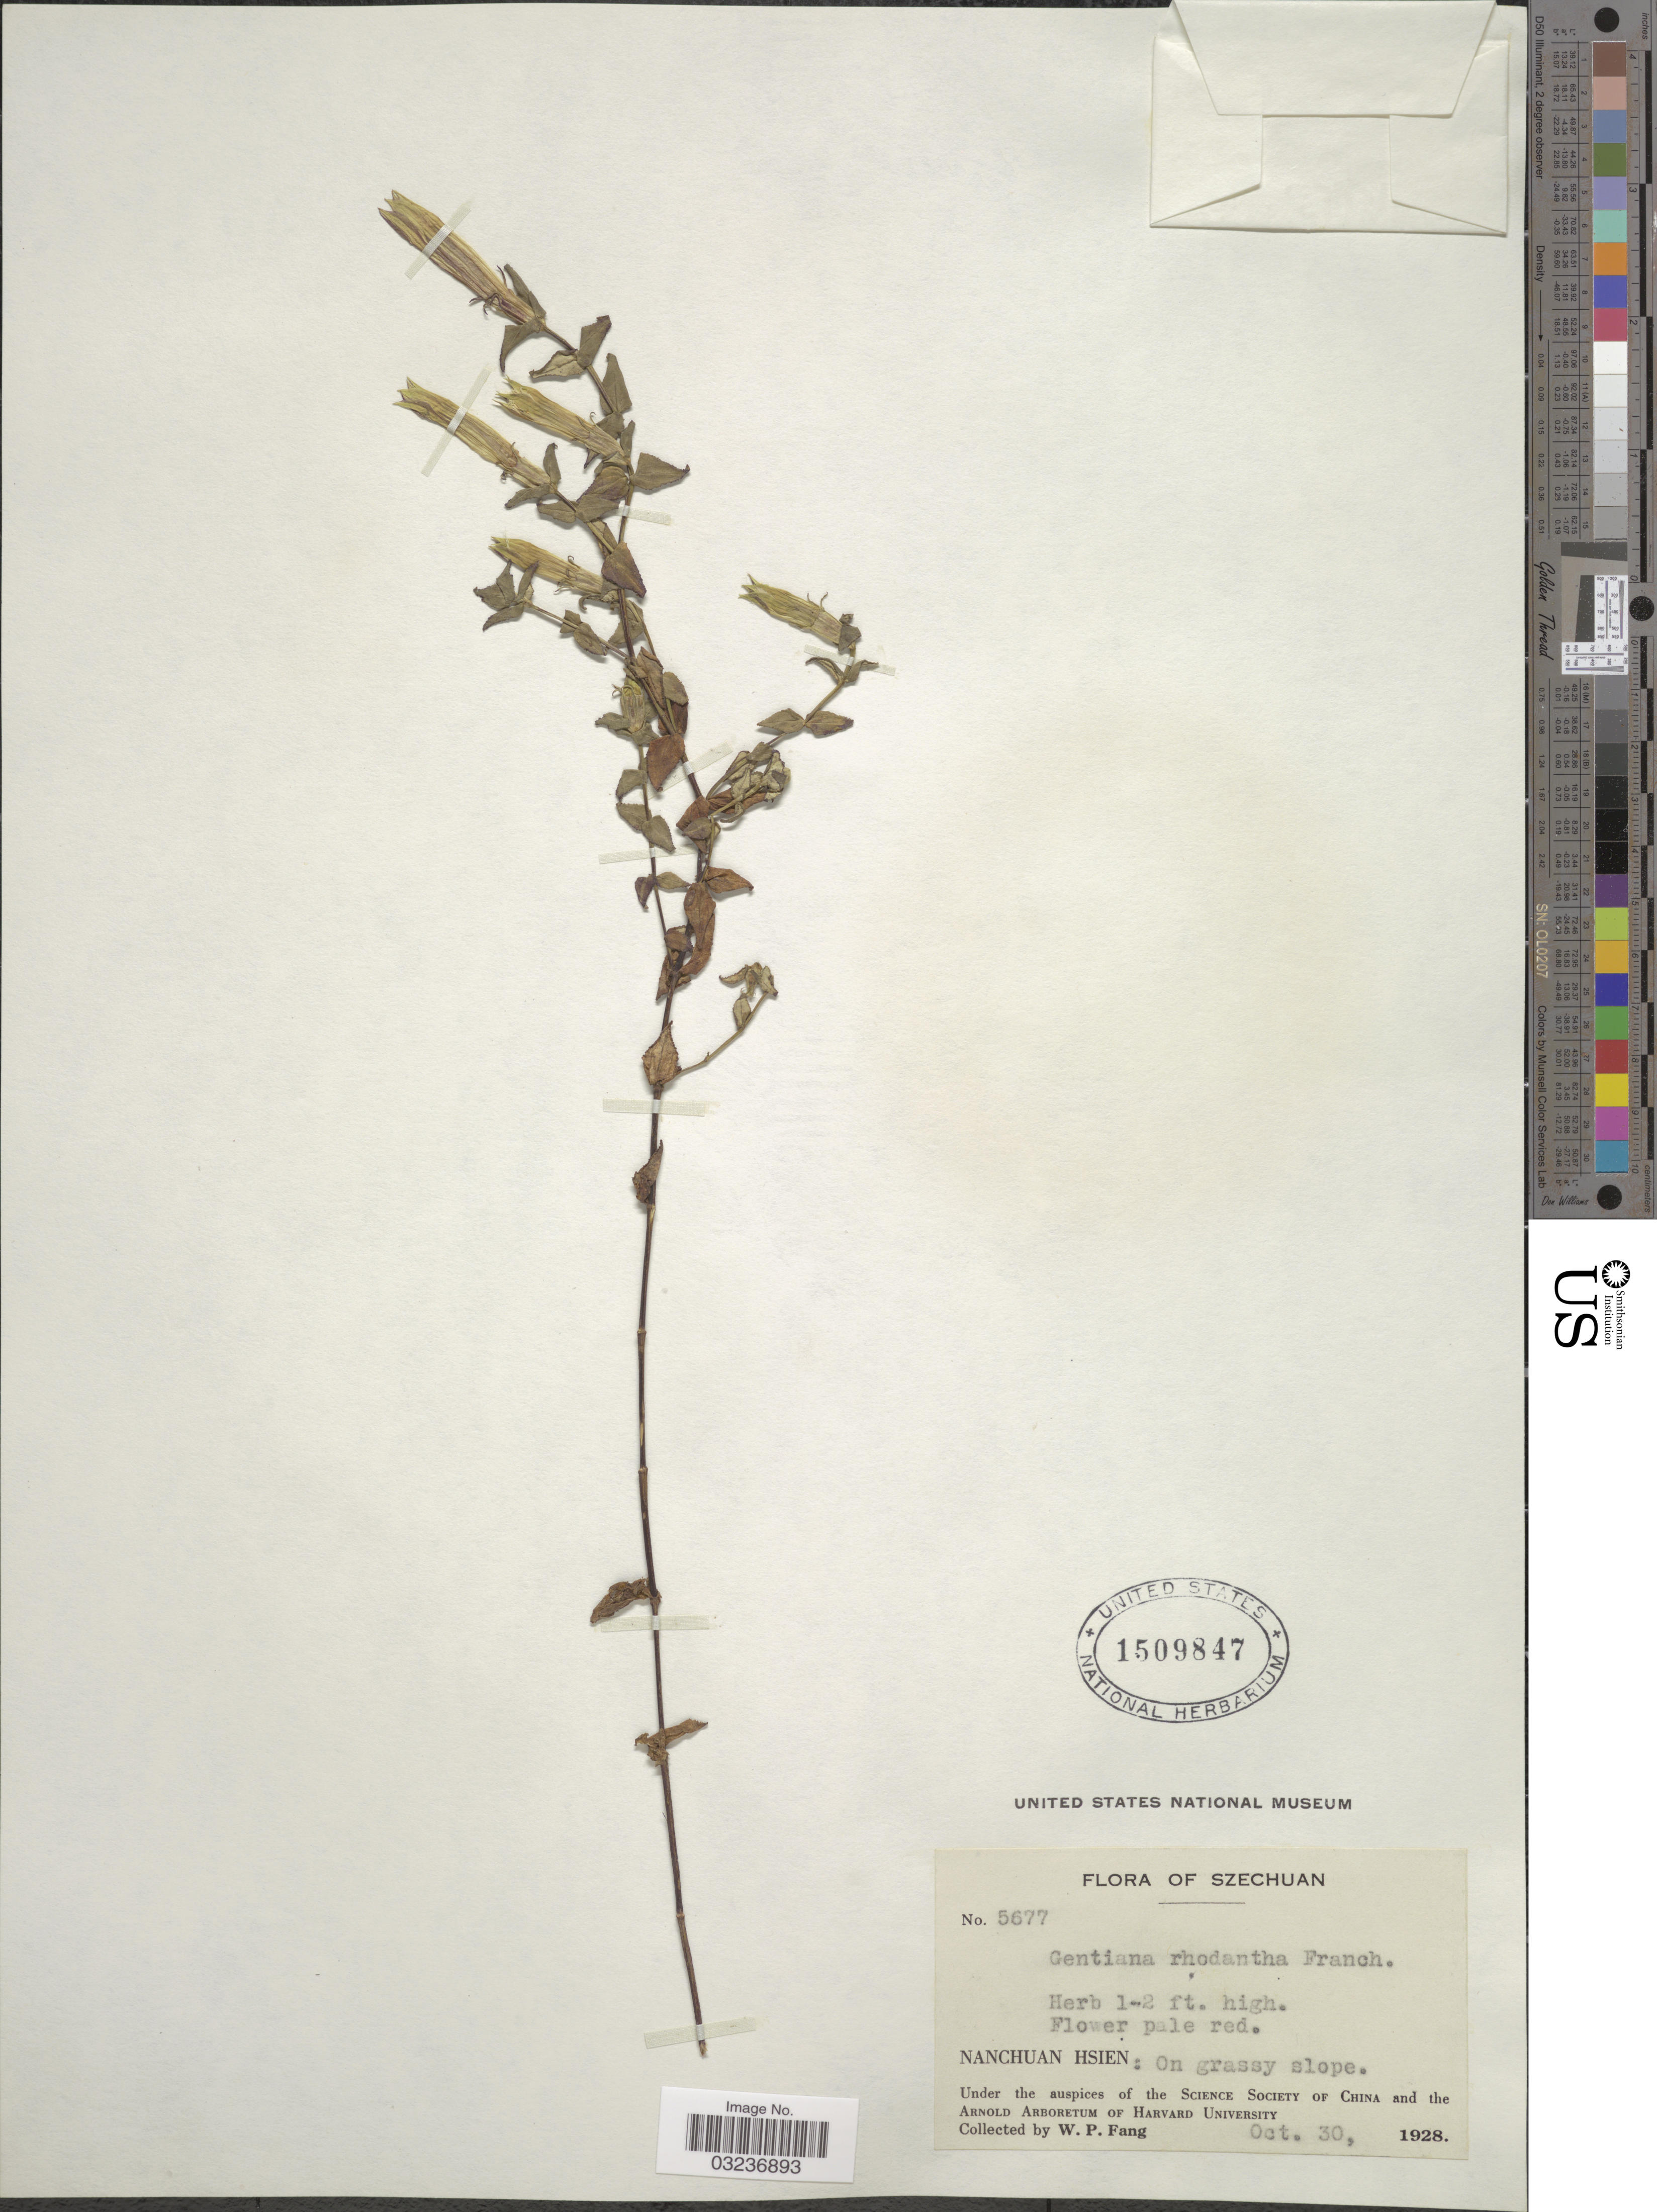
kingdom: Plantae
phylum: Tracheophyta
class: Magnoliopsida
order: Gentianales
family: Gentianaceae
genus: Gentiana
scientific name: Gentiana rhodantha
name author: Franch. ex Hemsl.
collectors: W. P. Fang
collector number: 5677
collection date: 1928-10-30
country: China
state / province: Sichuan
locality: Szechuan, Nanchuan Hsien: On grassy slope.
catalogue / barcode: US 1509847